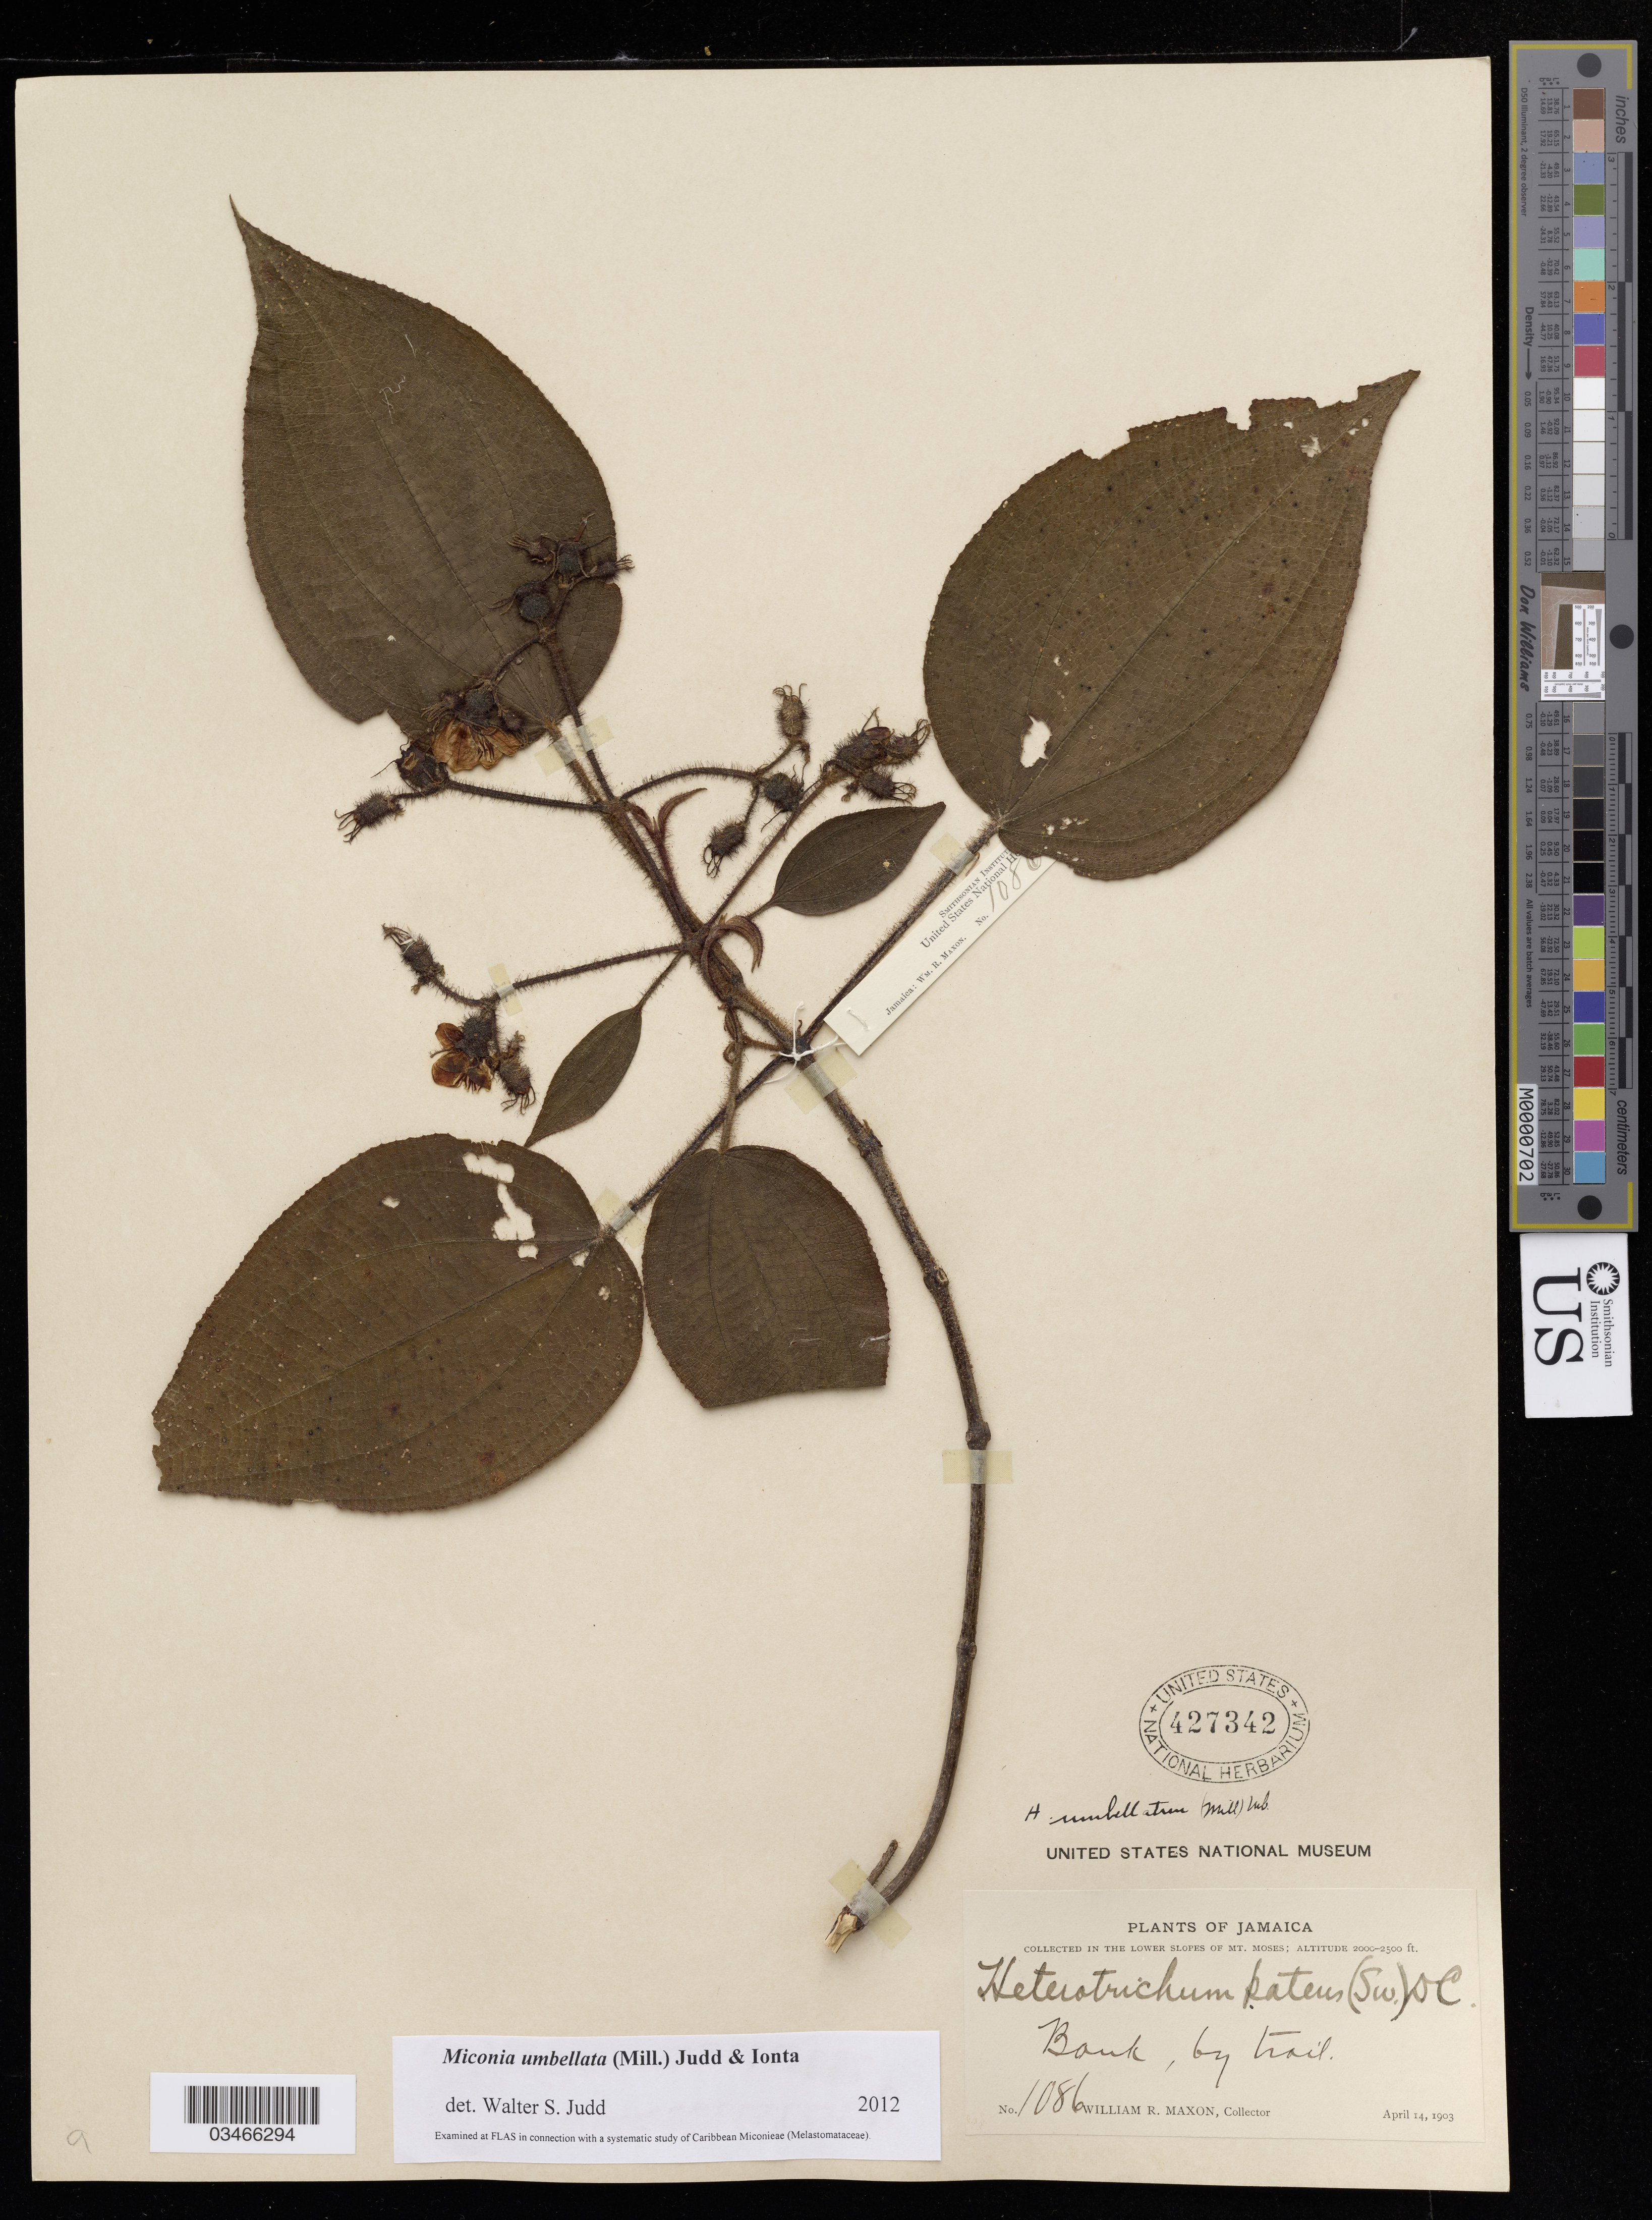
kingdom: Plantae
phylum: Tracheophyta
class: Magnoliopsida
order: Myrtales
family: Melastomataceae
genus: Miconia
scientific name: Miconia umbellata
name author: (Mill.) Judd & Ionta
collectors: W. R. Maxon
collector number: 1086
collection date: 1903-04-14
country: Jamaica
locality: In the lower slopes of Mt. Moses. Bank, by trail.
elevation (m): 610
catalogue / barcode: US 427342